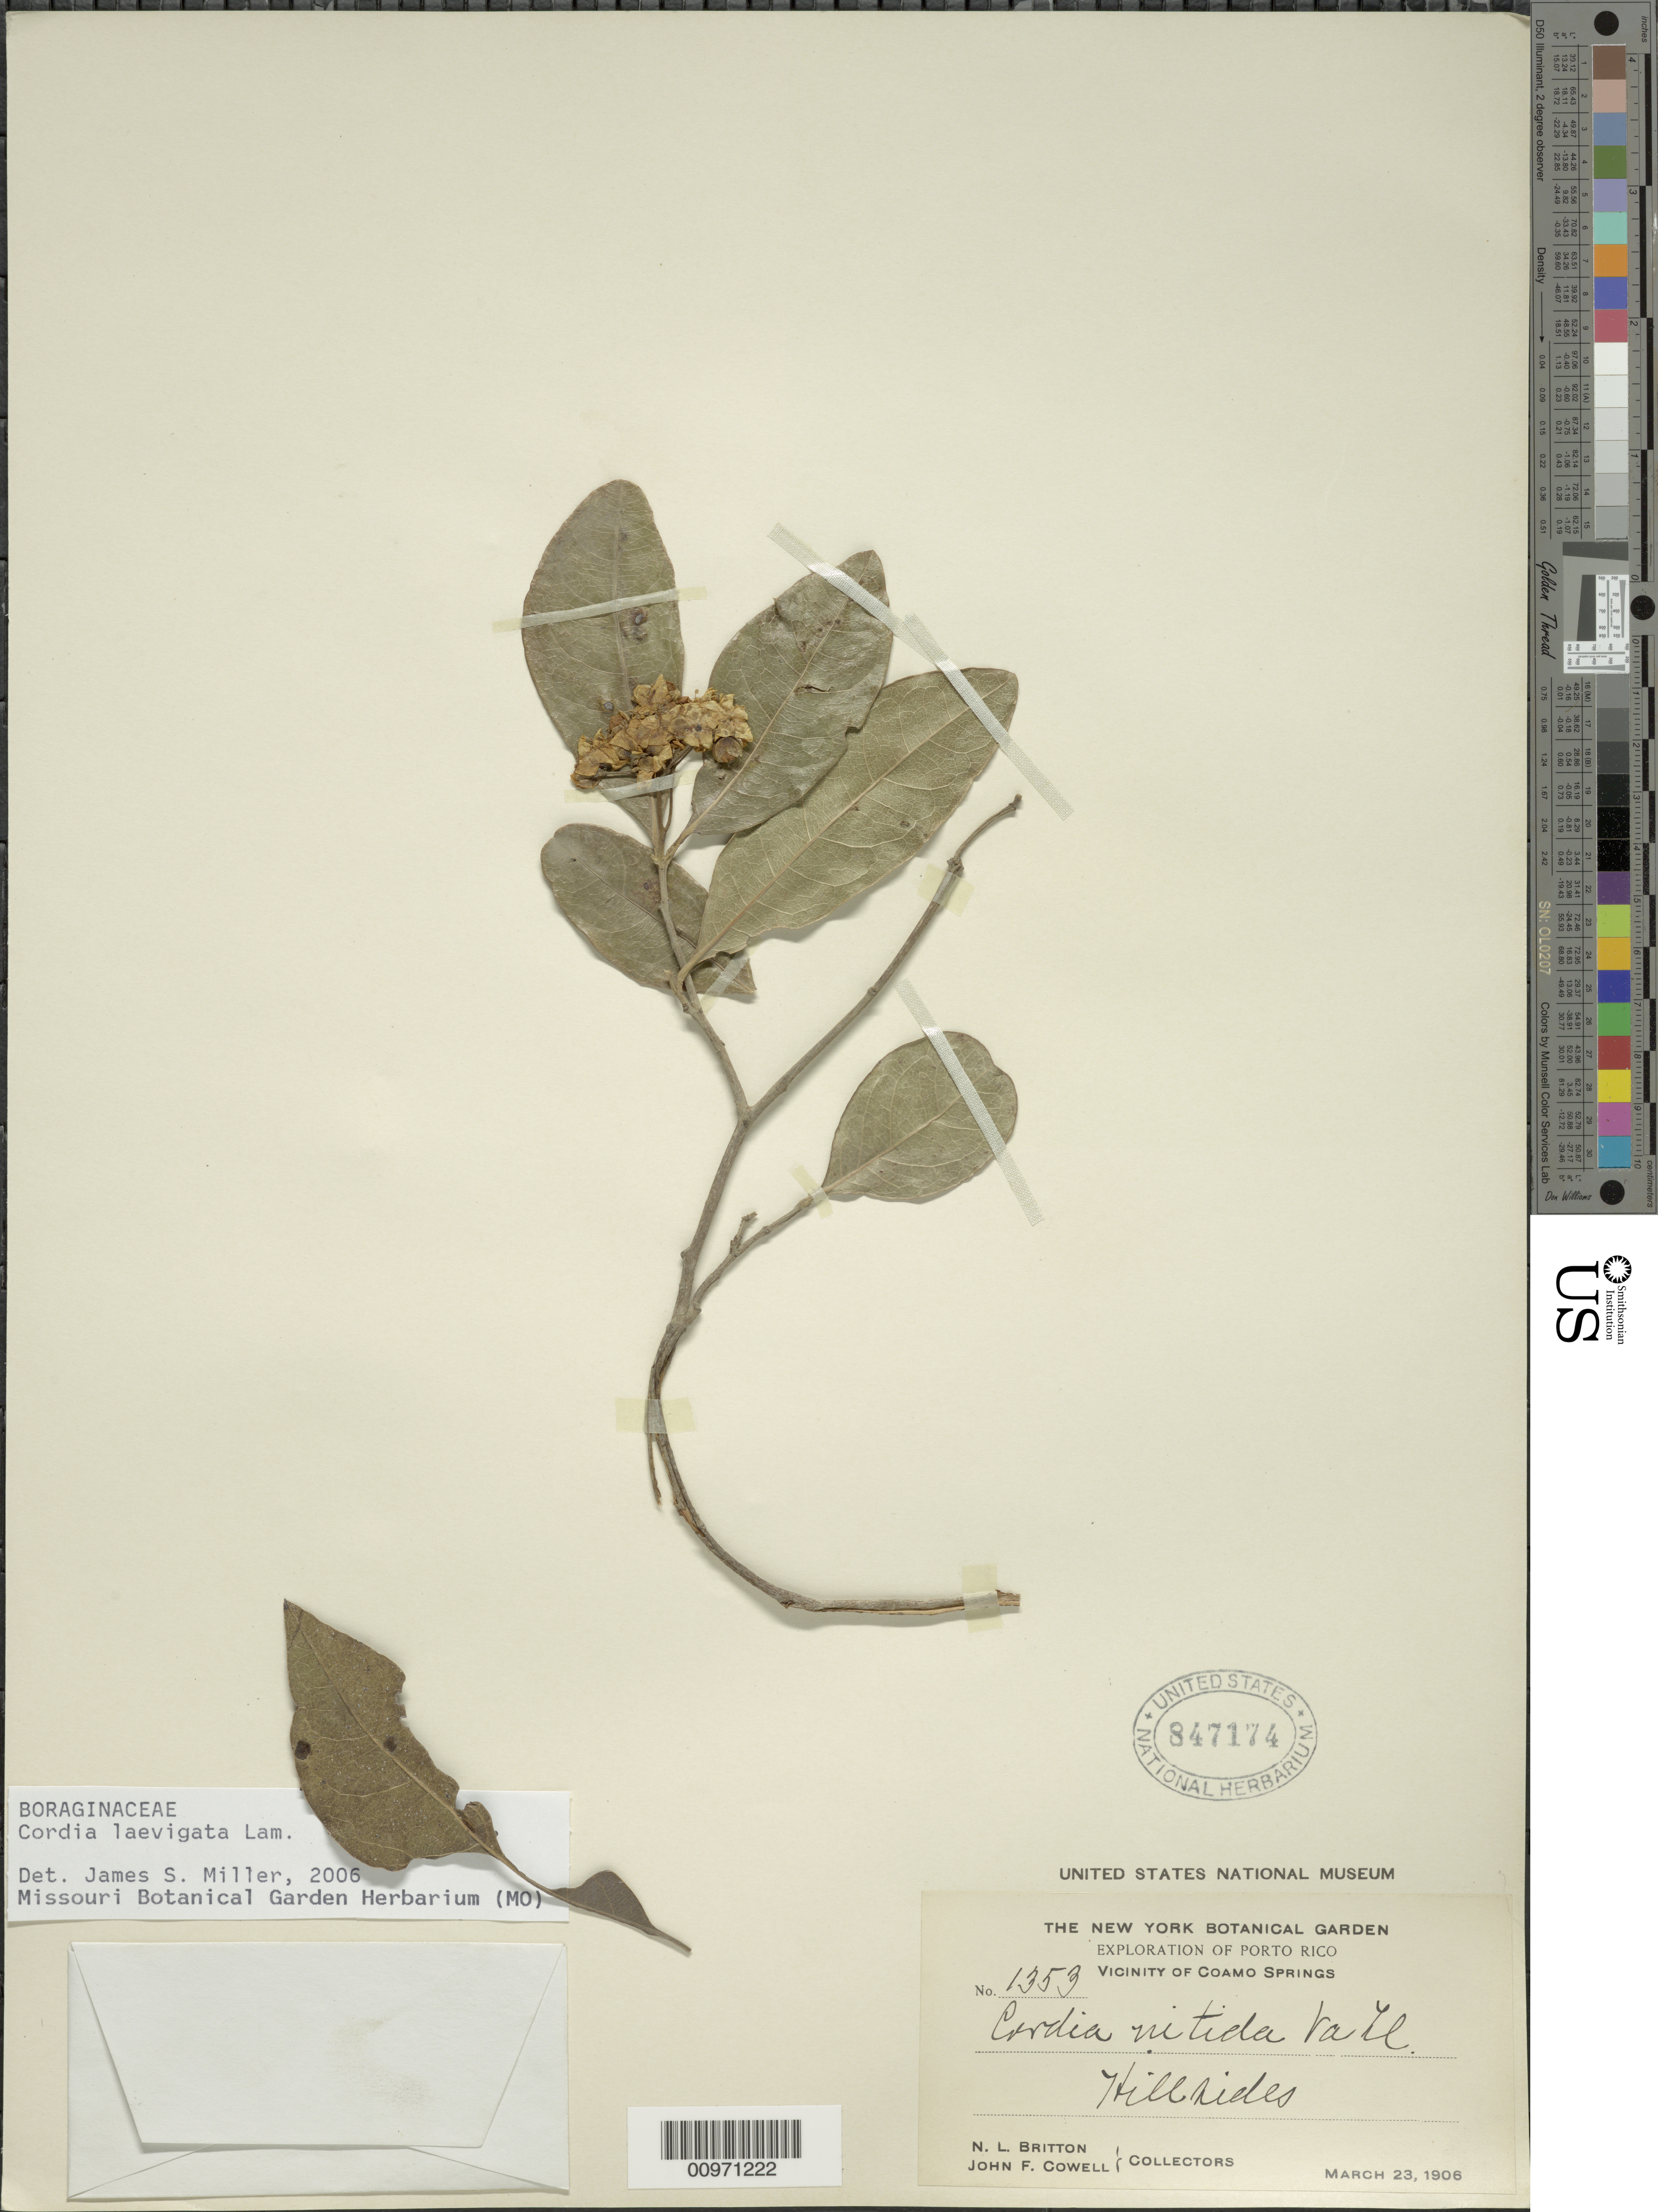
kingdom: Plantae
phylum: Tracheophyta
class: Magnoliopsida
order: Boraginales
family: Cordiaceae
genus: Cordia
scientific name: Cordia laevigata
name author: Lam.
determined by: Miller, James S., (MO), Missouri Botanical Garden (UNITED STATES)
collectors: N. Britton & J. F. Cowell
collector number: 1353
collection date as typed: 23 Mar 1906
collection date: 1906-03-23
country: Puerto Rico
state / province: Coamo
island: Puerto Rico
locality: Coamo Springs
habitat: Hillsides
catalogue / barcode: US 847174